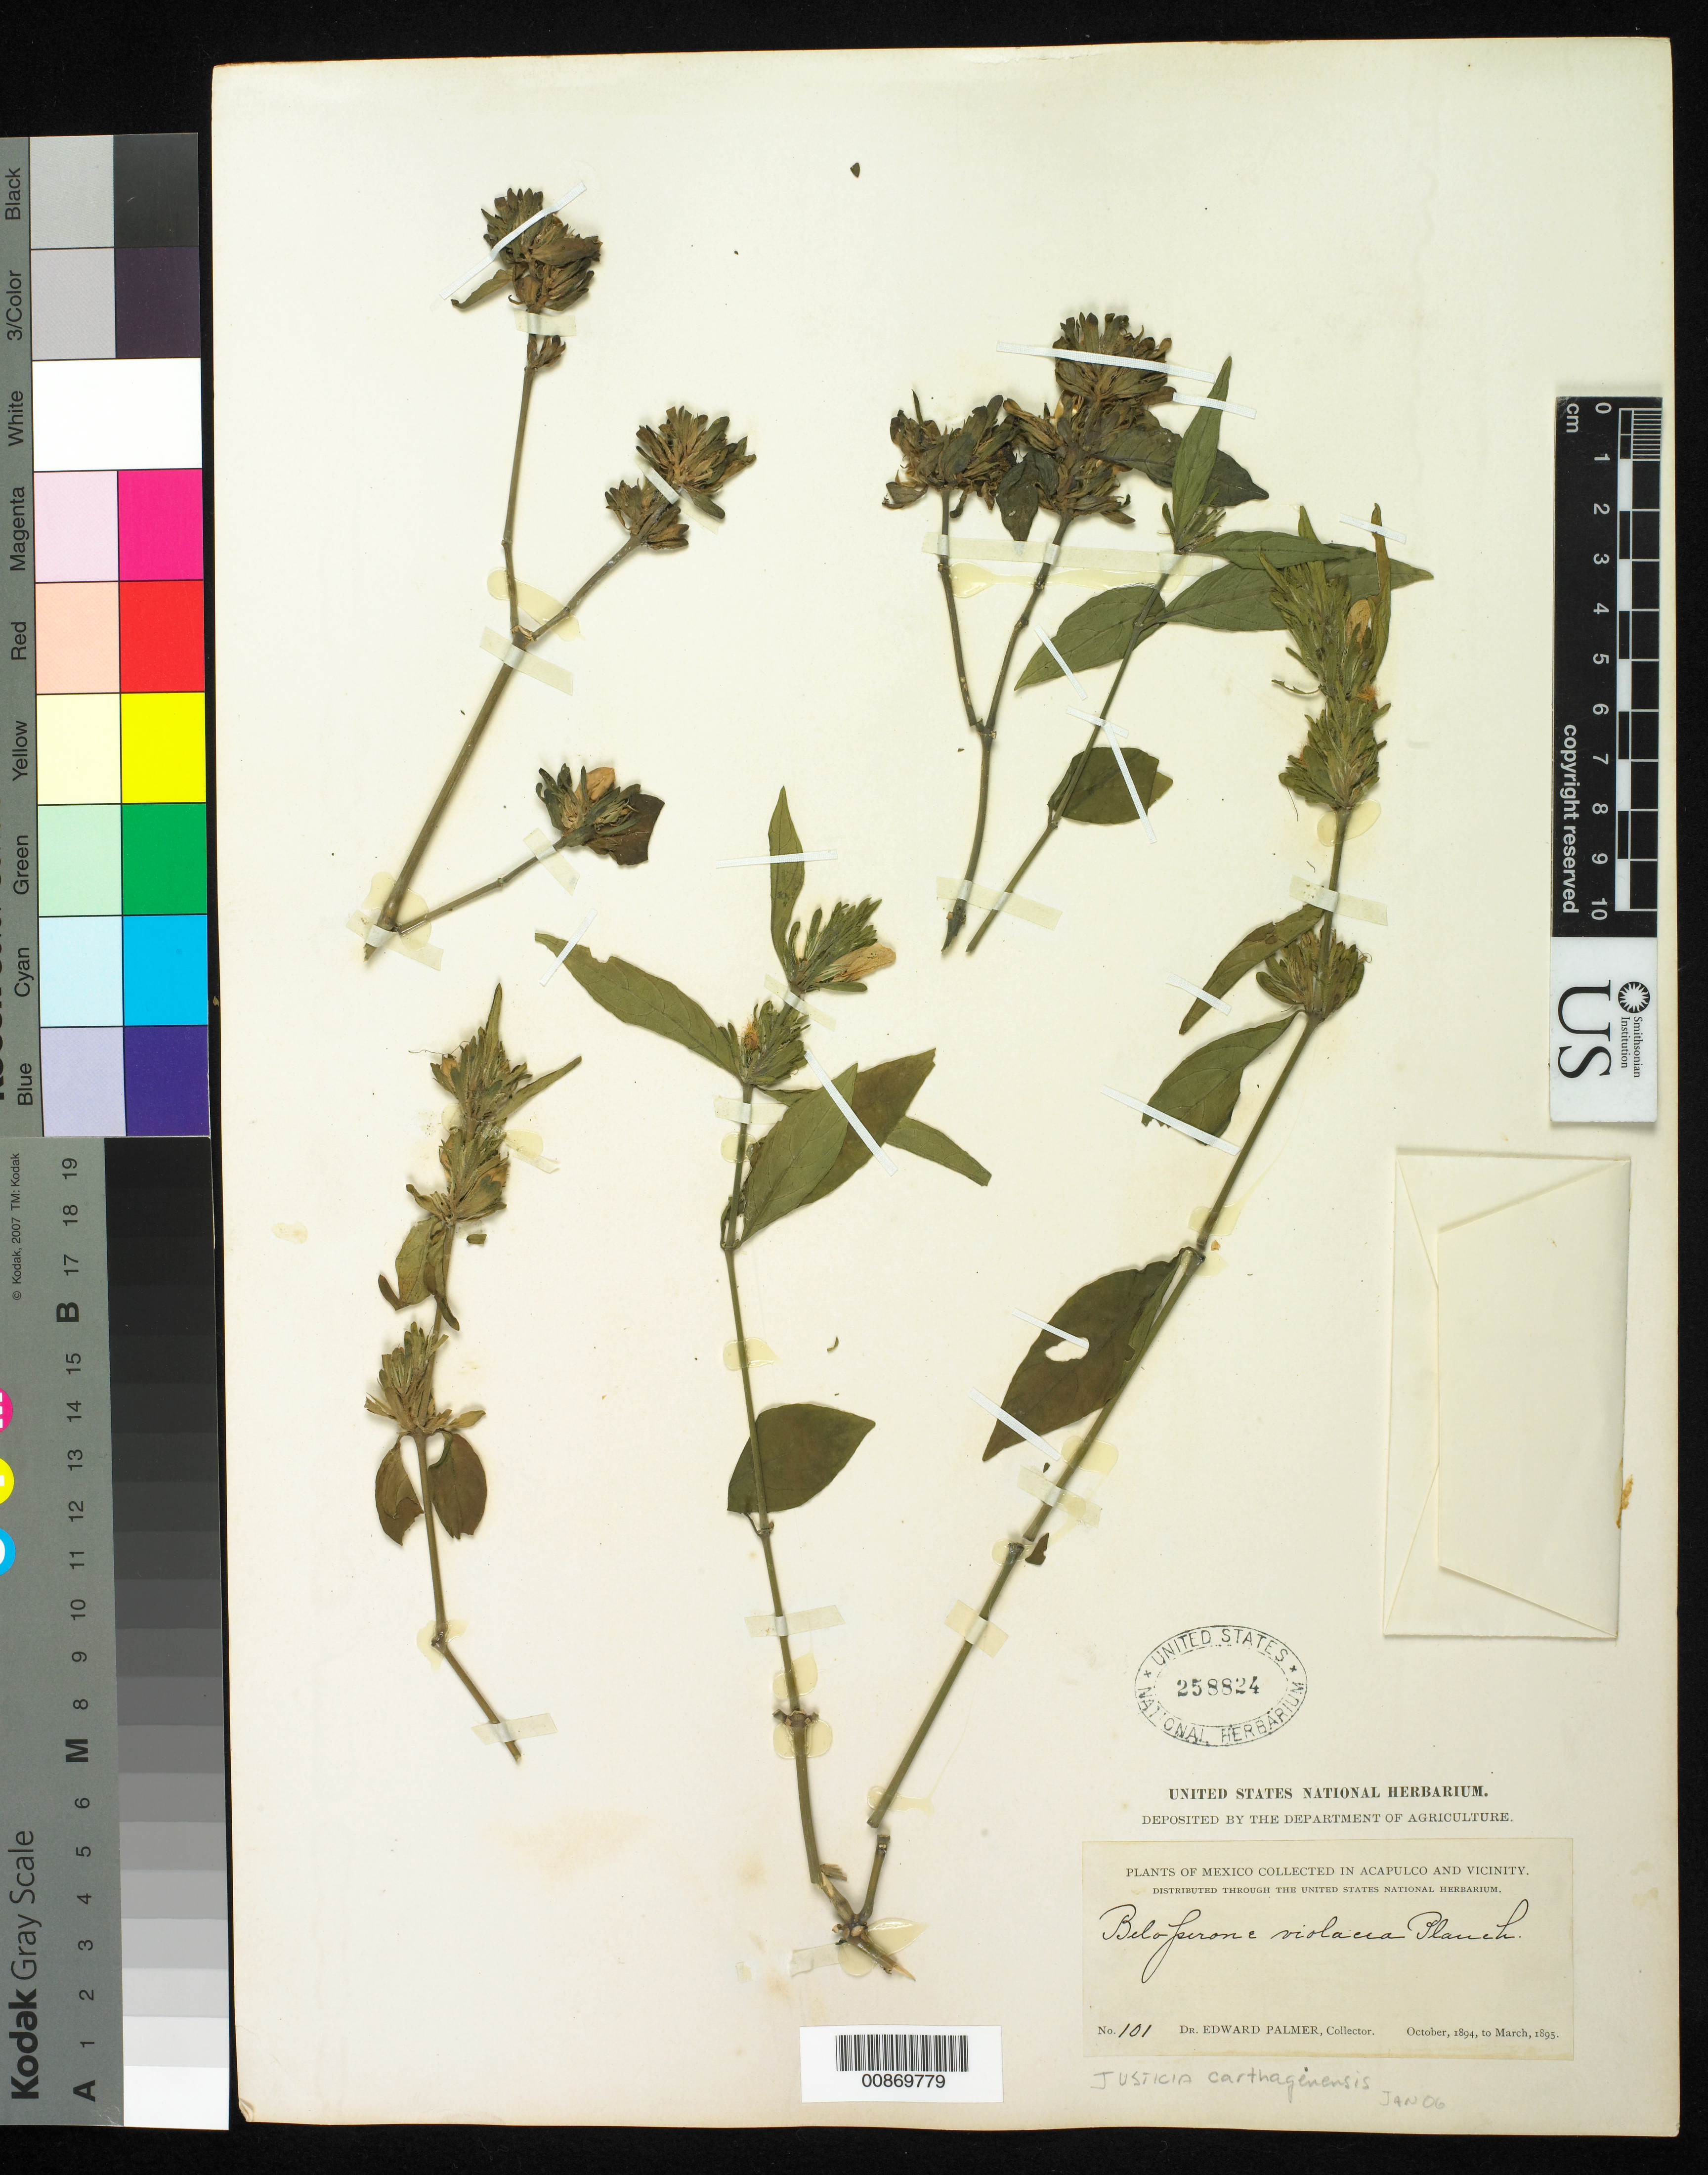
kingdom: Plantae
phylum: Tracheophyta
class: Magnoliopsida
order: Lamiales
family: Acanthaceae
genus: Justicia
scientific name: Justicia carthaginensis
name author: Jacq.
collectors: E. Palmer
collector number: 101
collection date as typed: Oct 1894 to -- Mar 1895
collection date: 1894-10/1895-03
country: Mexico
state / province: Guerrero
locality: Acapulco, Guerrero and vicinity.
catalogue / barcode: US 258824